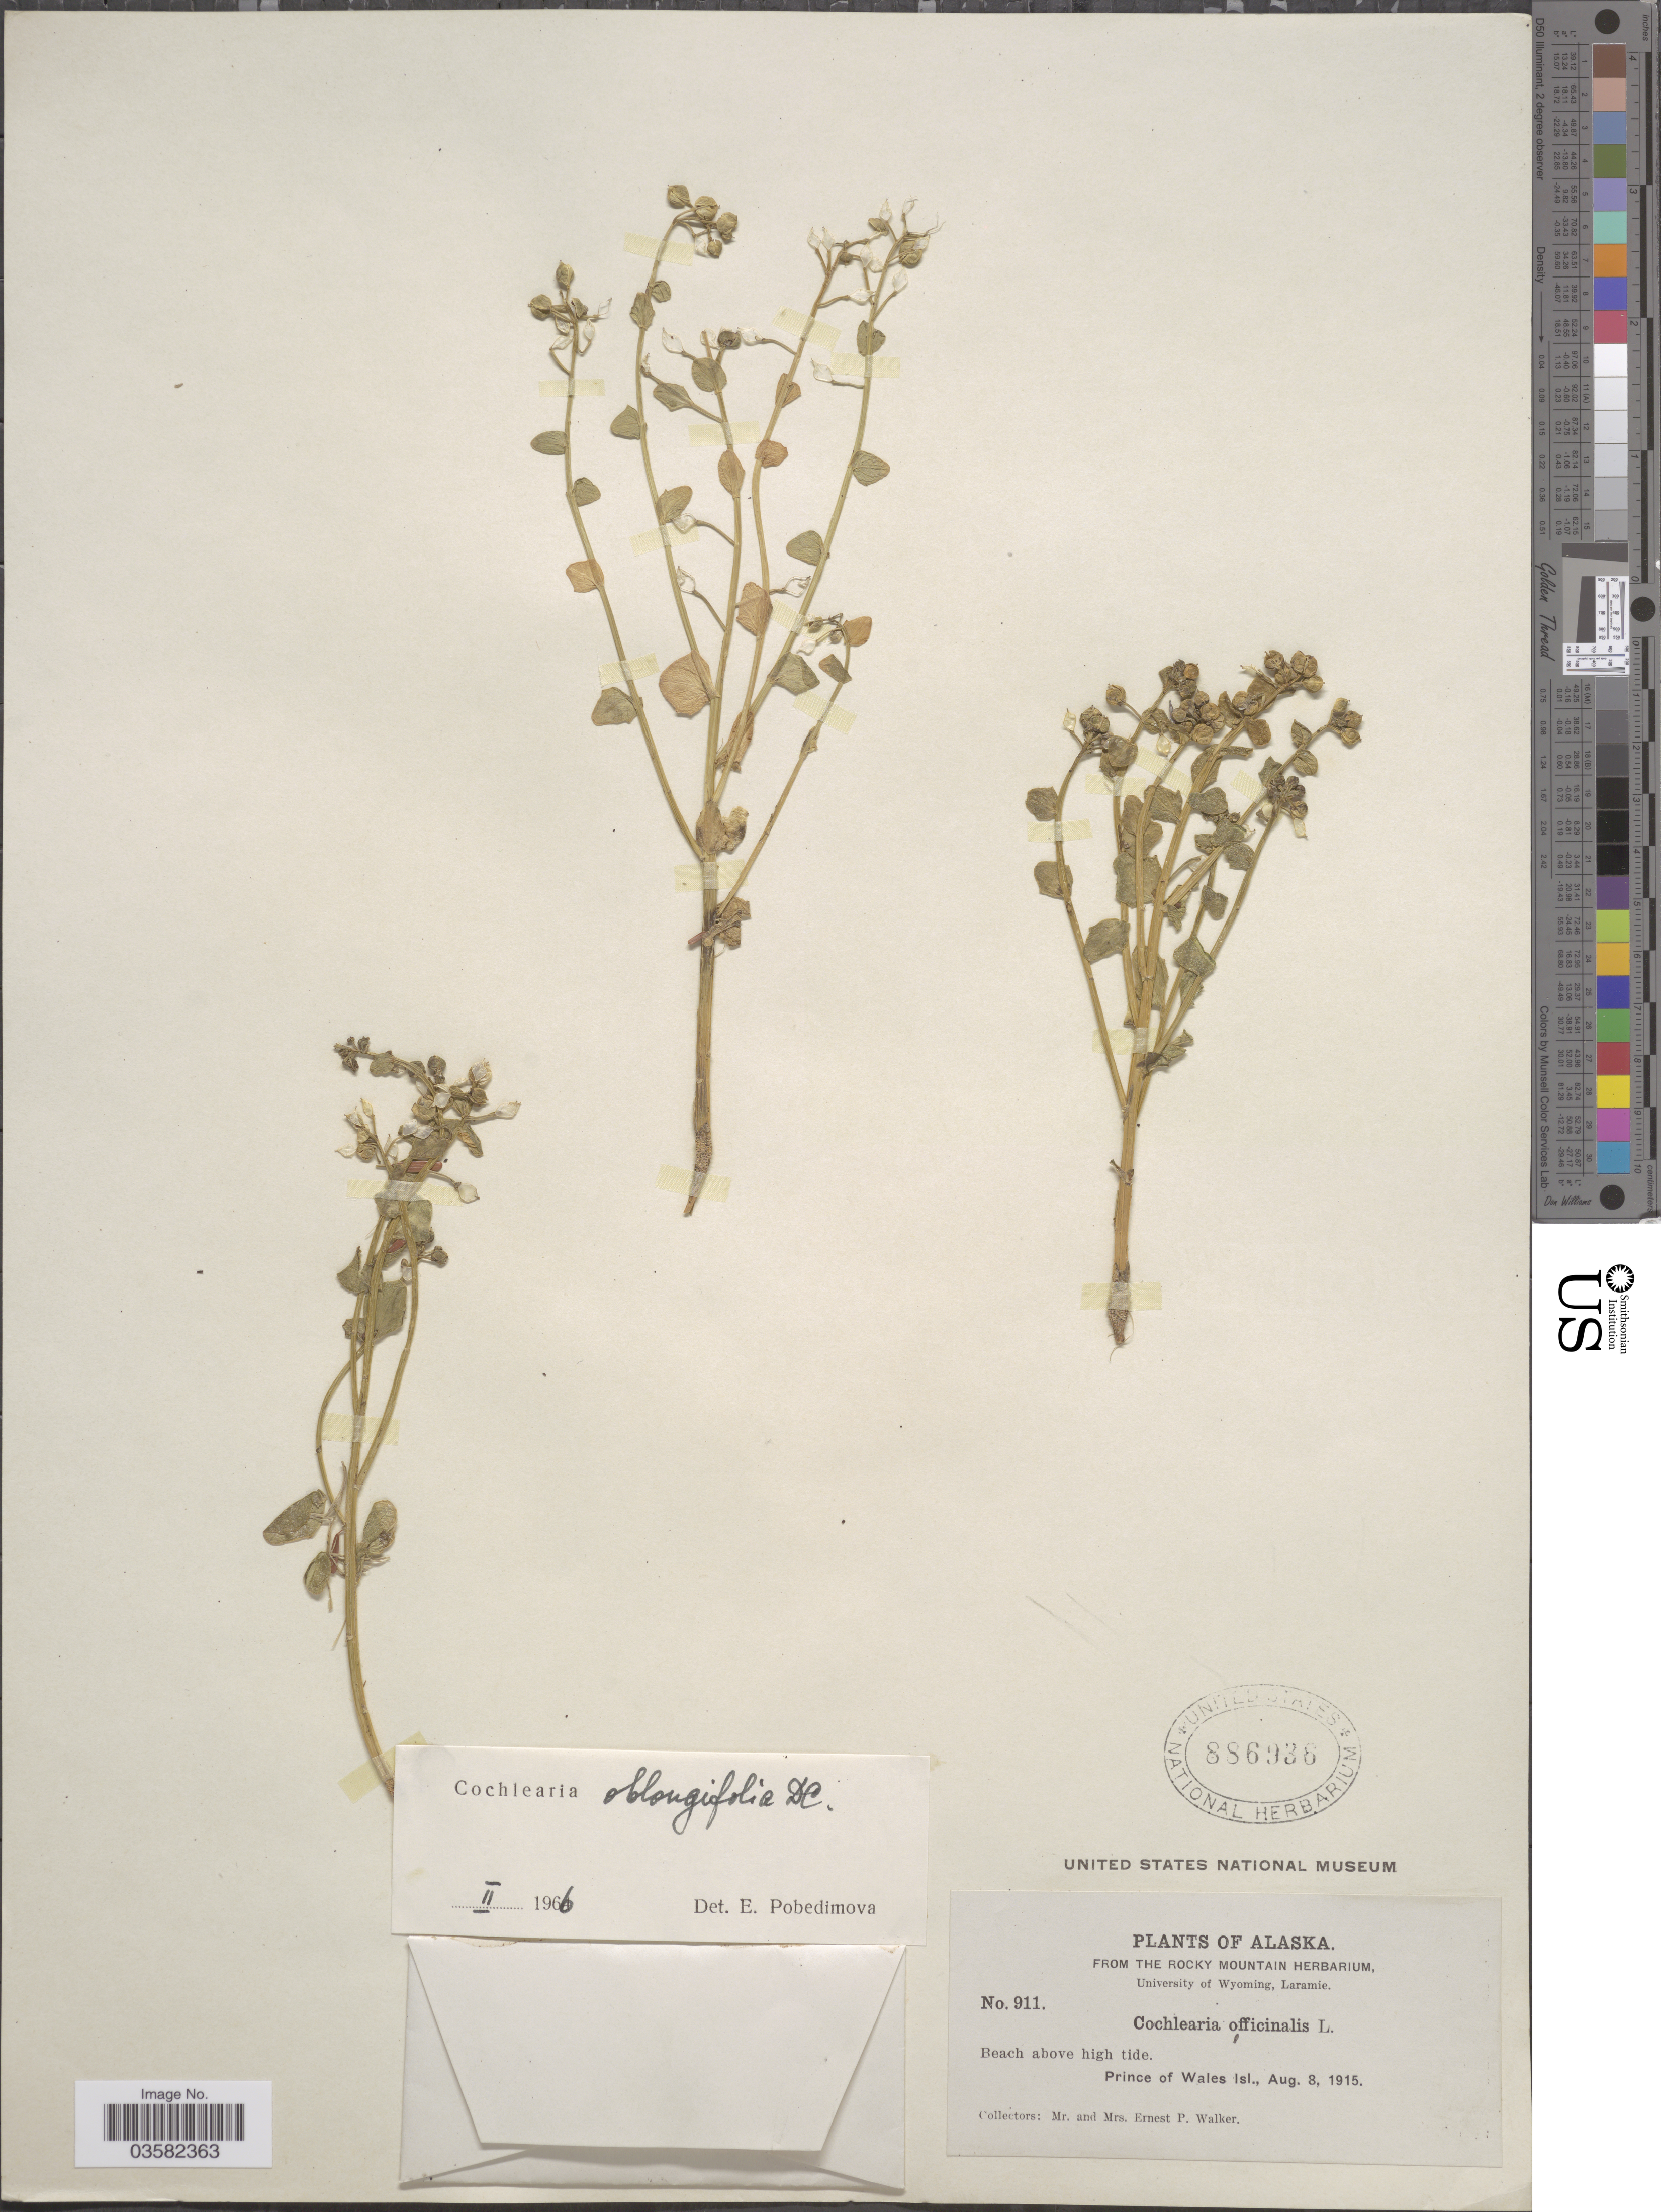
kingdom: Plantae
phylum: Tracheophyta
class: Magnoliopsida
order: Brassicales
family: Brassicaceae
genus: Cochlearia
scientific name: Cochlearia oblongifolia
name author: DC.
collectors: E. P. Walker & E. Walker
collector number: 911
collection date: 1915-08-08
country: United States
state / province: Alaska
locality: Prince of Wales Isl.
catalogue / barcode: US 886938